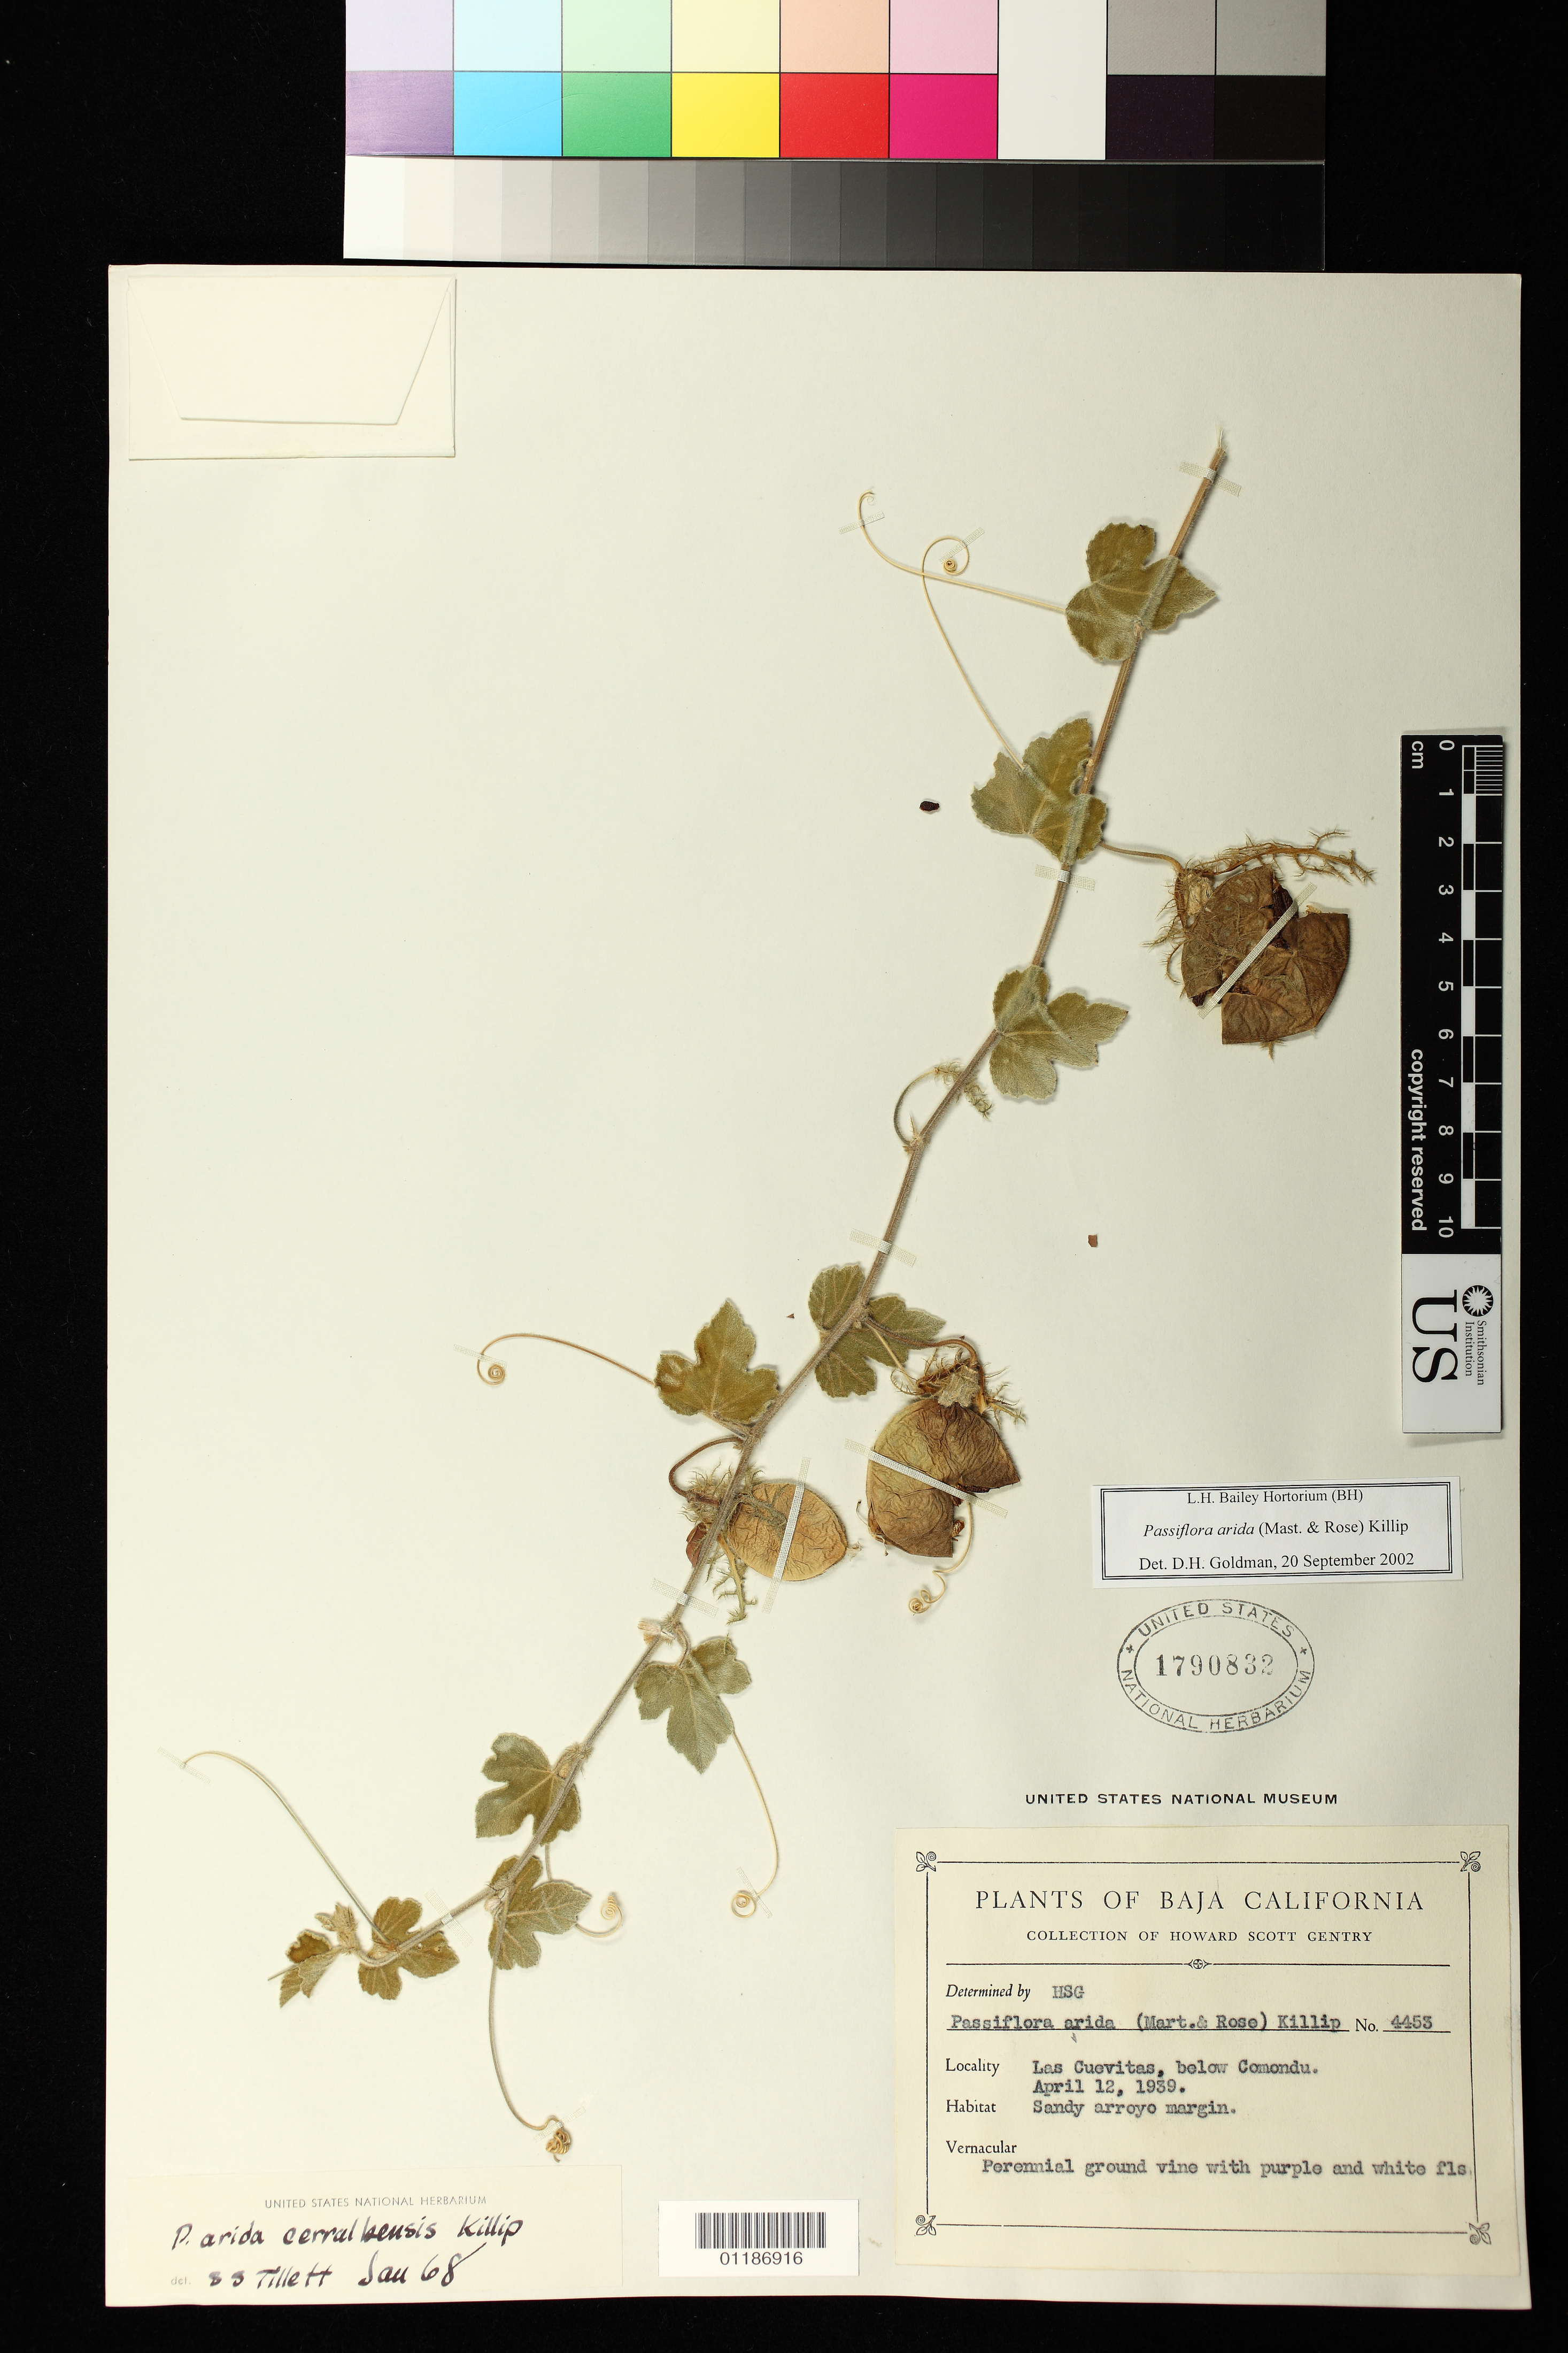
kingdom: Plantae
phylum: Tracheophyta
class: Magnoliopsida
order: Malpighiales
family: Passifloraceae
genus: Passiflora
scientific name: Passiflora pentaschista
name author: (Killip) Svoboda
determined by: Svoboda, Harlan T., (NA), US Department of Agriculture (UNITED STATES)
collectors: H. S. Gentry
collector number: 4453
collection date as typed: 12 Apr 1939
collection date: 1939-04-12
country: Mexico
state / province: Baja California Sur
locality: Las Cuevitas, below Comondu.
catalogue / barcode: US 1790832